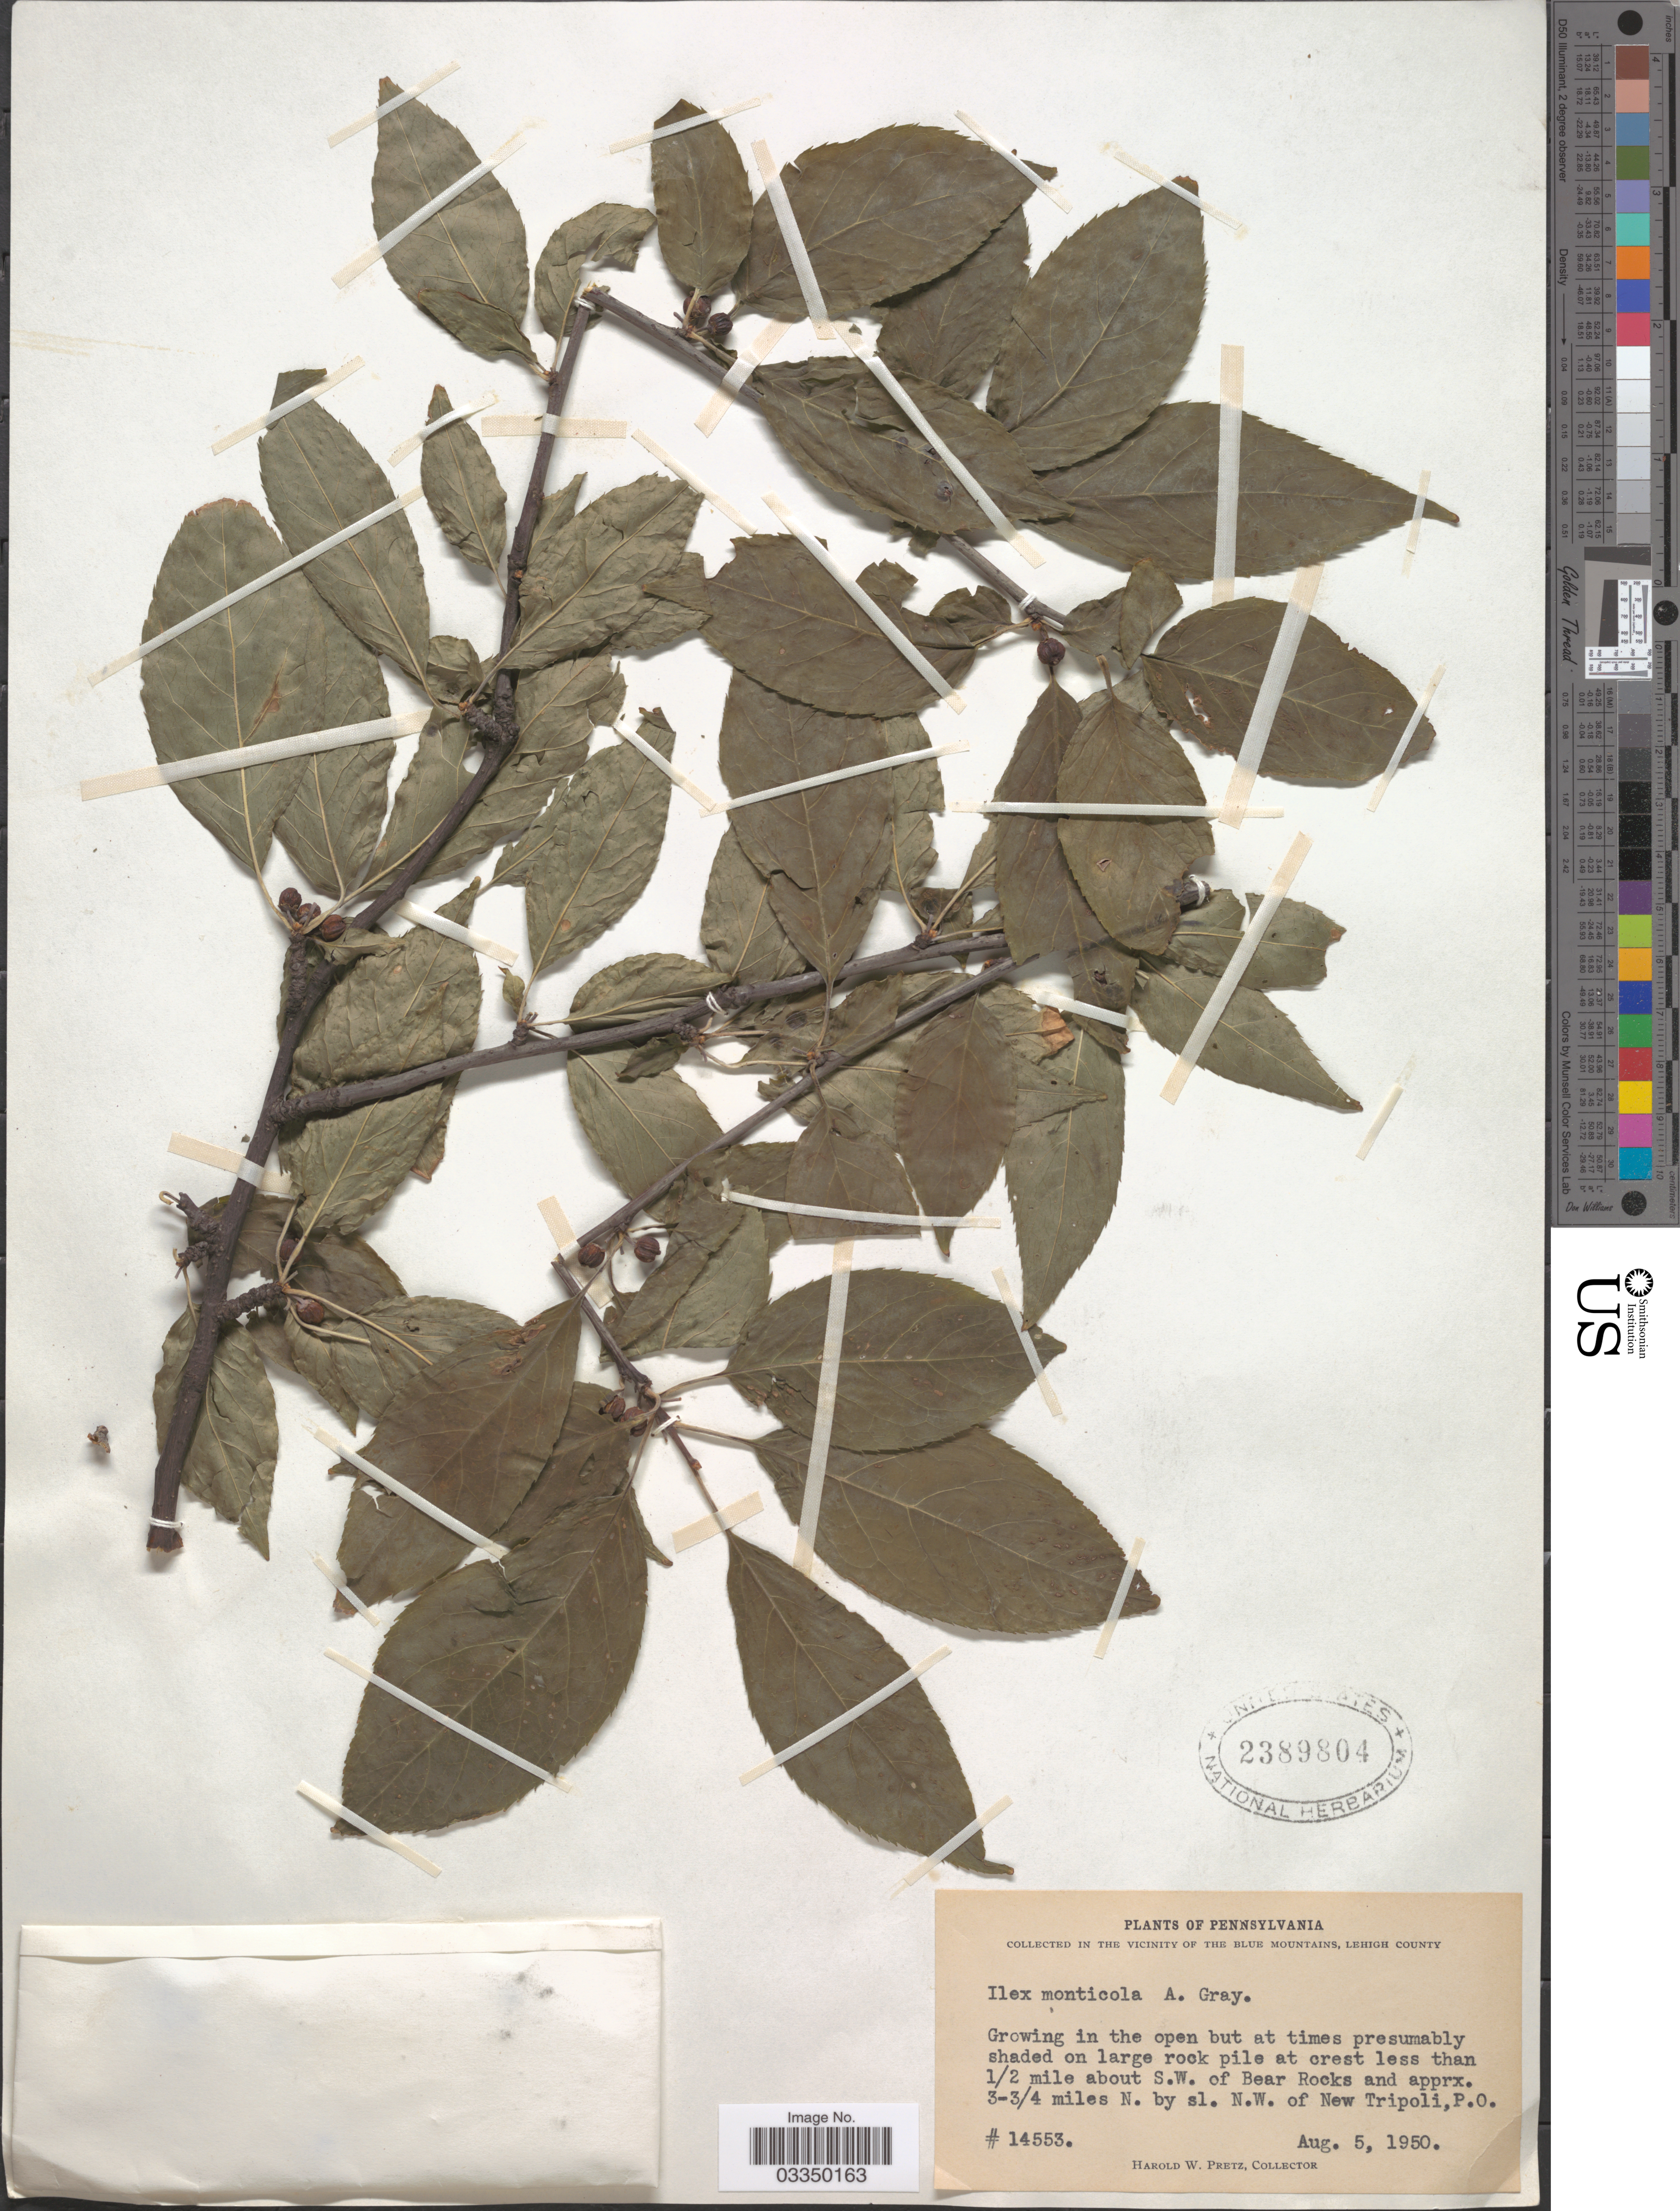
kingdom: Plantae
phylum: Tracheophyta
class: Magnoliopsida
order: Aquifoliales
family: Aquifoliaceae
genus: Ilex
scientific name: Ilex montana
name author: Torr. & A. Gray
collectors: H. W. Pretz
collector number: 14553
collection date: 1950-08-05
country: United States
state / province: Pennsylvania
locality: in the vicinity of the Blue Mountains, Lehigh County. At crest less than 1/2 mile about S.W. of Bear Rocks and apprx. 3-3/4 miles N. by sl. N.W. of New Tripoli, P.O.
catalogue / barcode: US 2389804